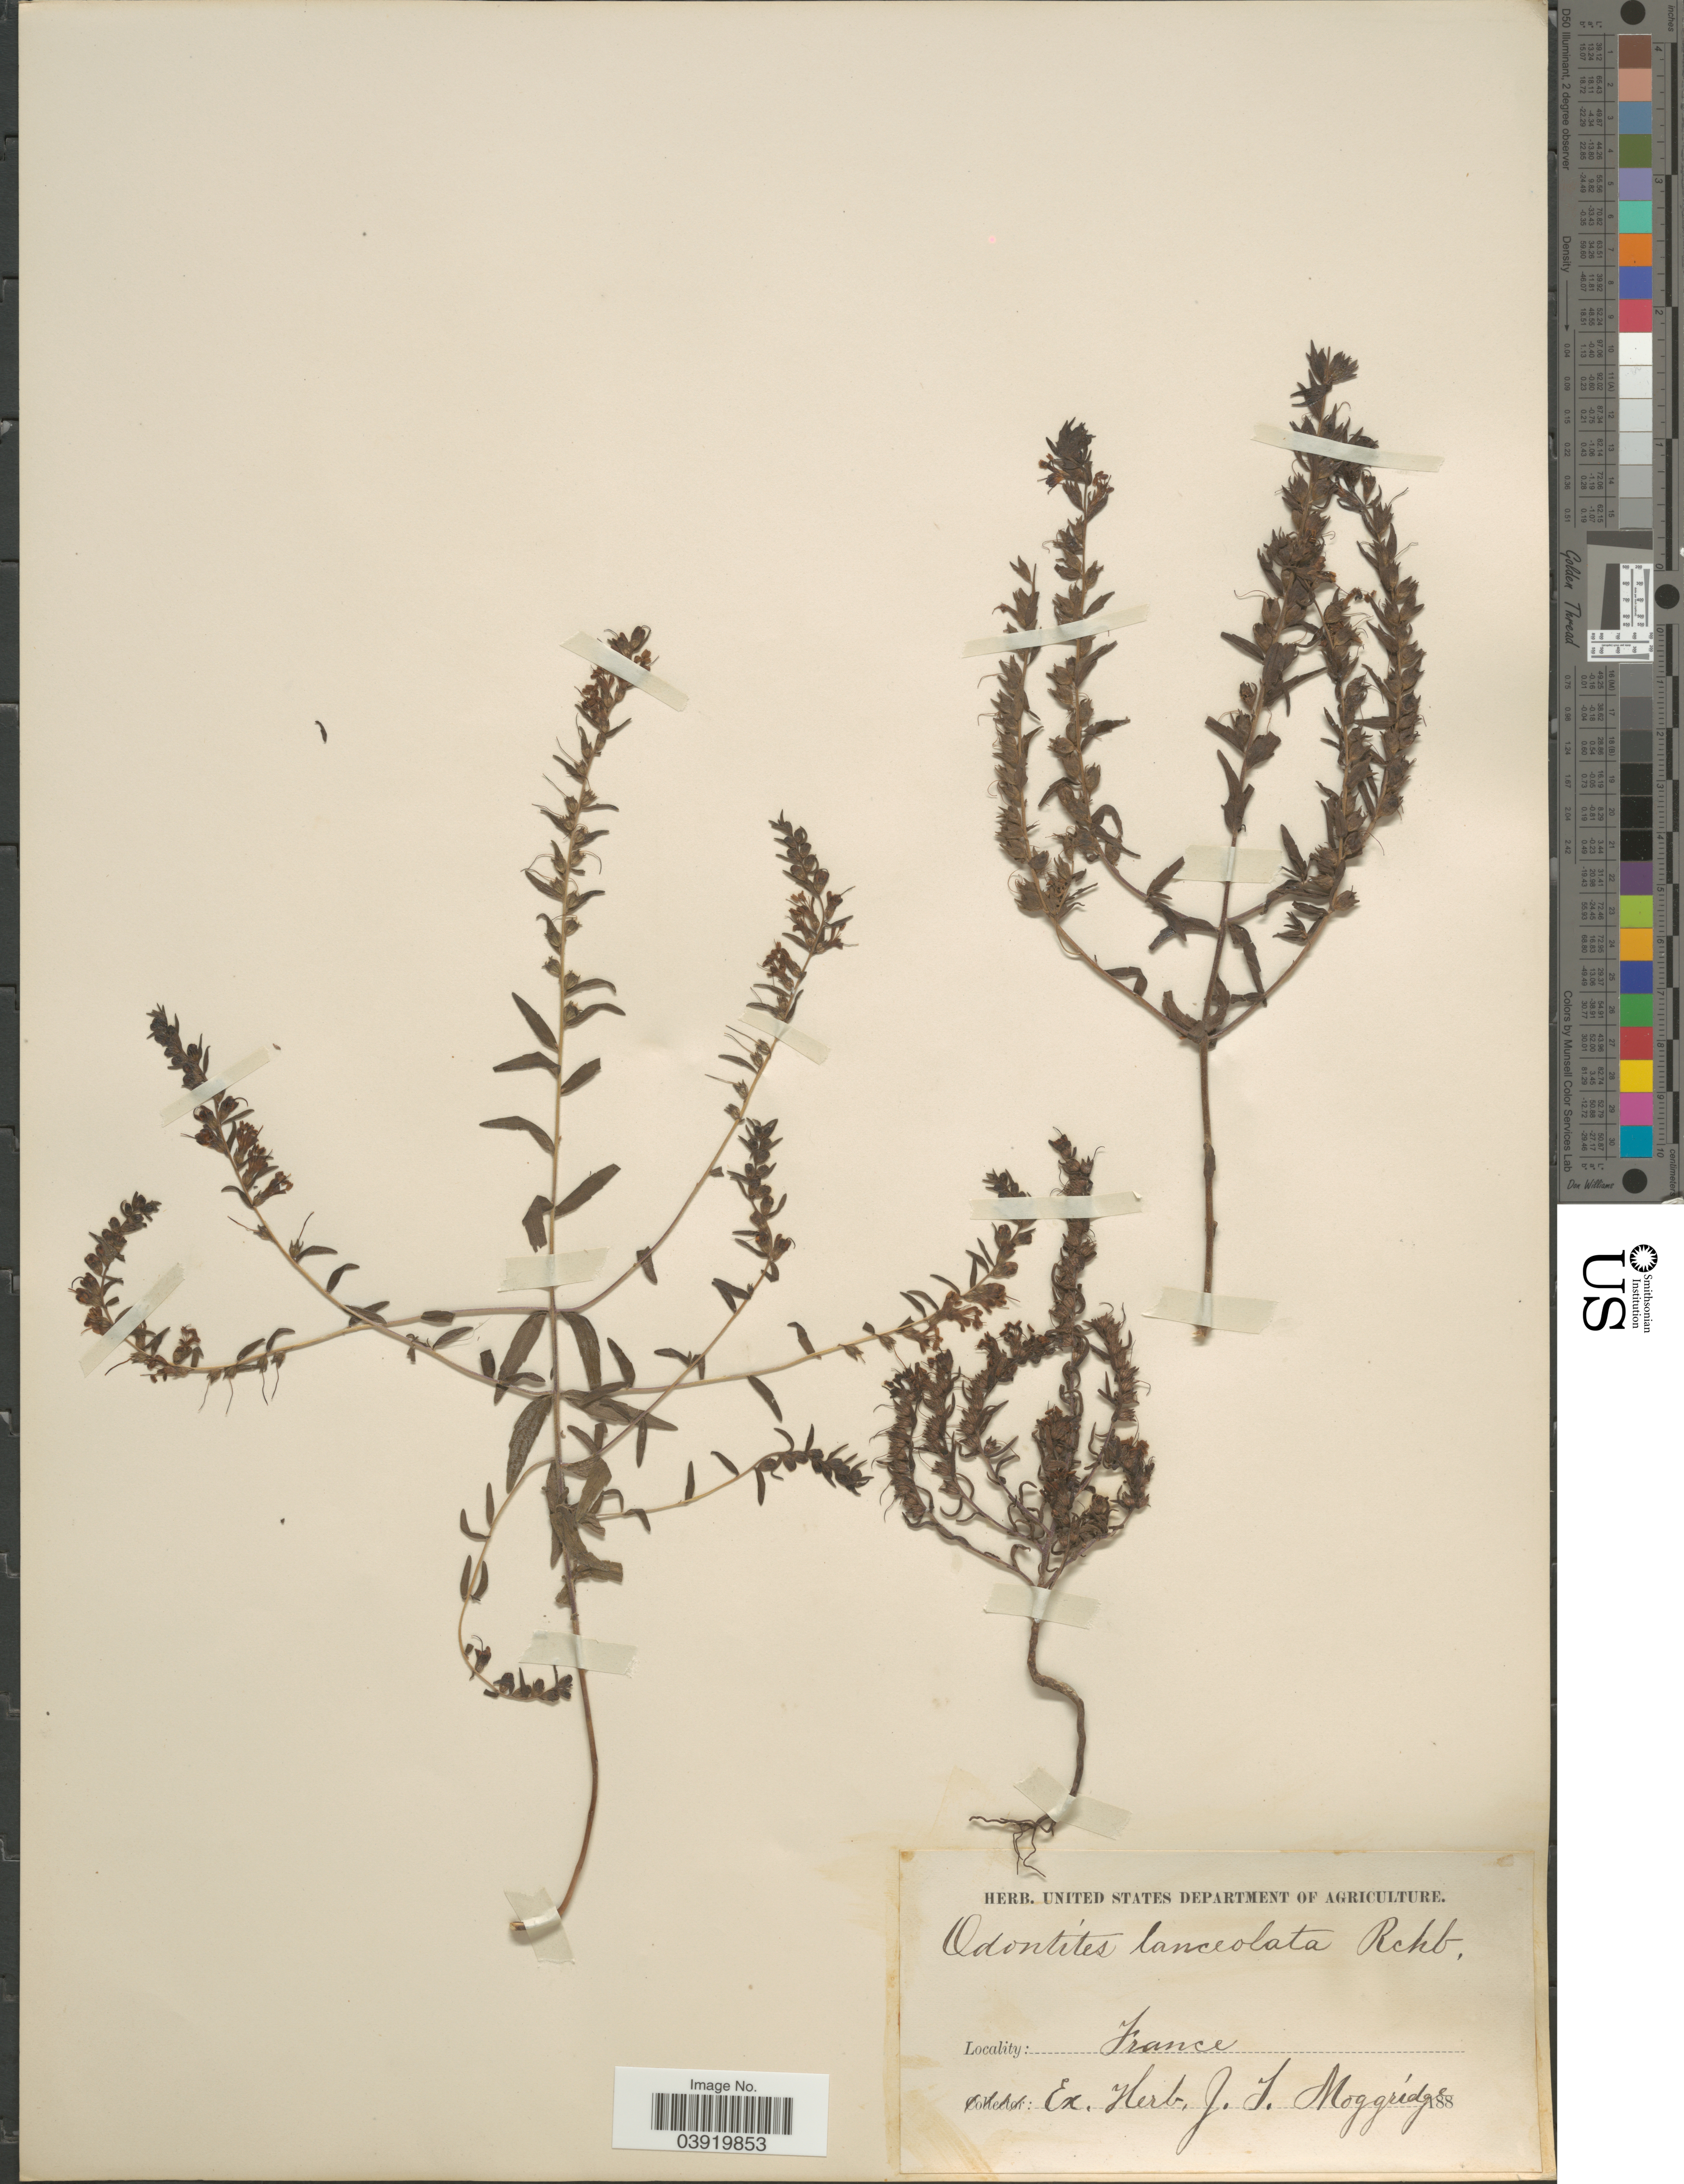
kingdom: Plantae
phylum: Tracheophyta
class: Magnoliopsida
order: Lamiales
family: Orobanchaceae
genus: Odontites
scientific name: Odontites lanceolata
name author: Rchb.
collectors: ex herb. J.T. Moggridge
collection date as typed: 188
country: France